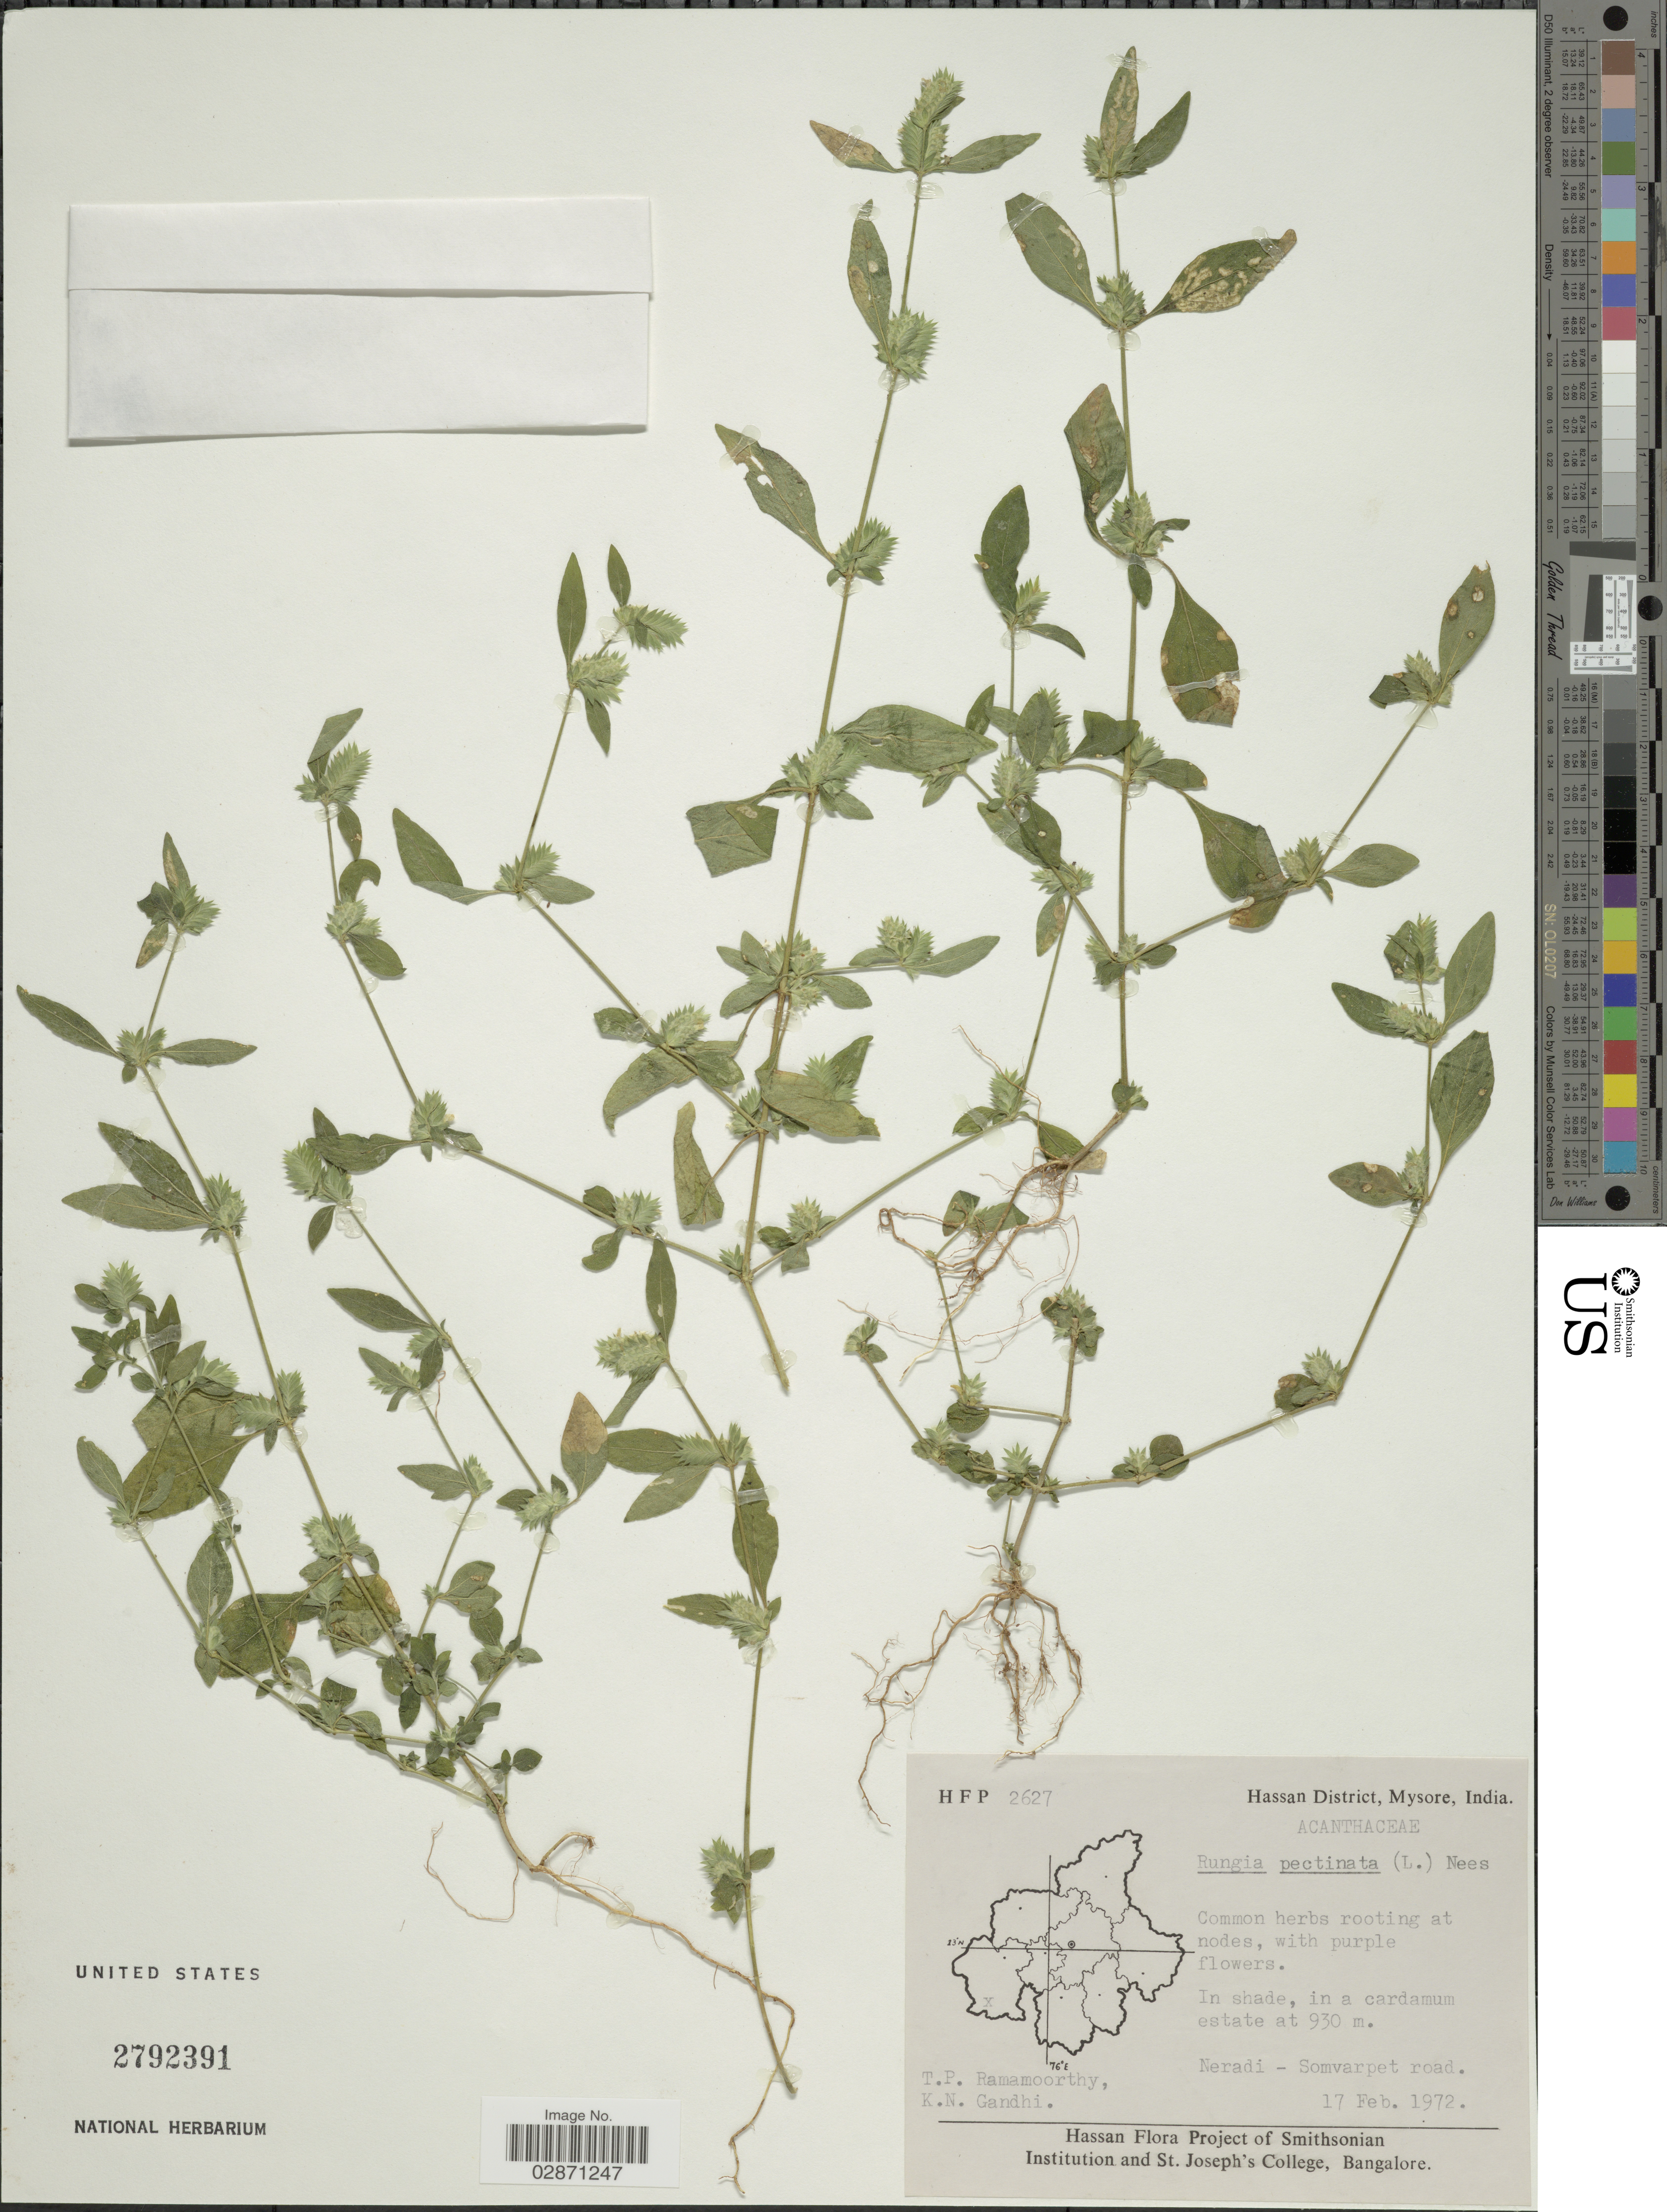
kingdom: Plantae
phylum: Tracheophyta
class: Magnoliopsida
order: Lamiales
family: Acanthaceae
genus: Rungia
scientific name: Rungia pectinata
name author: Nees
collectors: T. P. Ramamoorthy & K. N. Gandhi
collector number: HFP2627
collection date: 1972-02-17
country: India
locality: Hassan District, Mysore. Neradi - Somvarpet road.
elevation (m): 930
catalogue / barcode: US 2792391